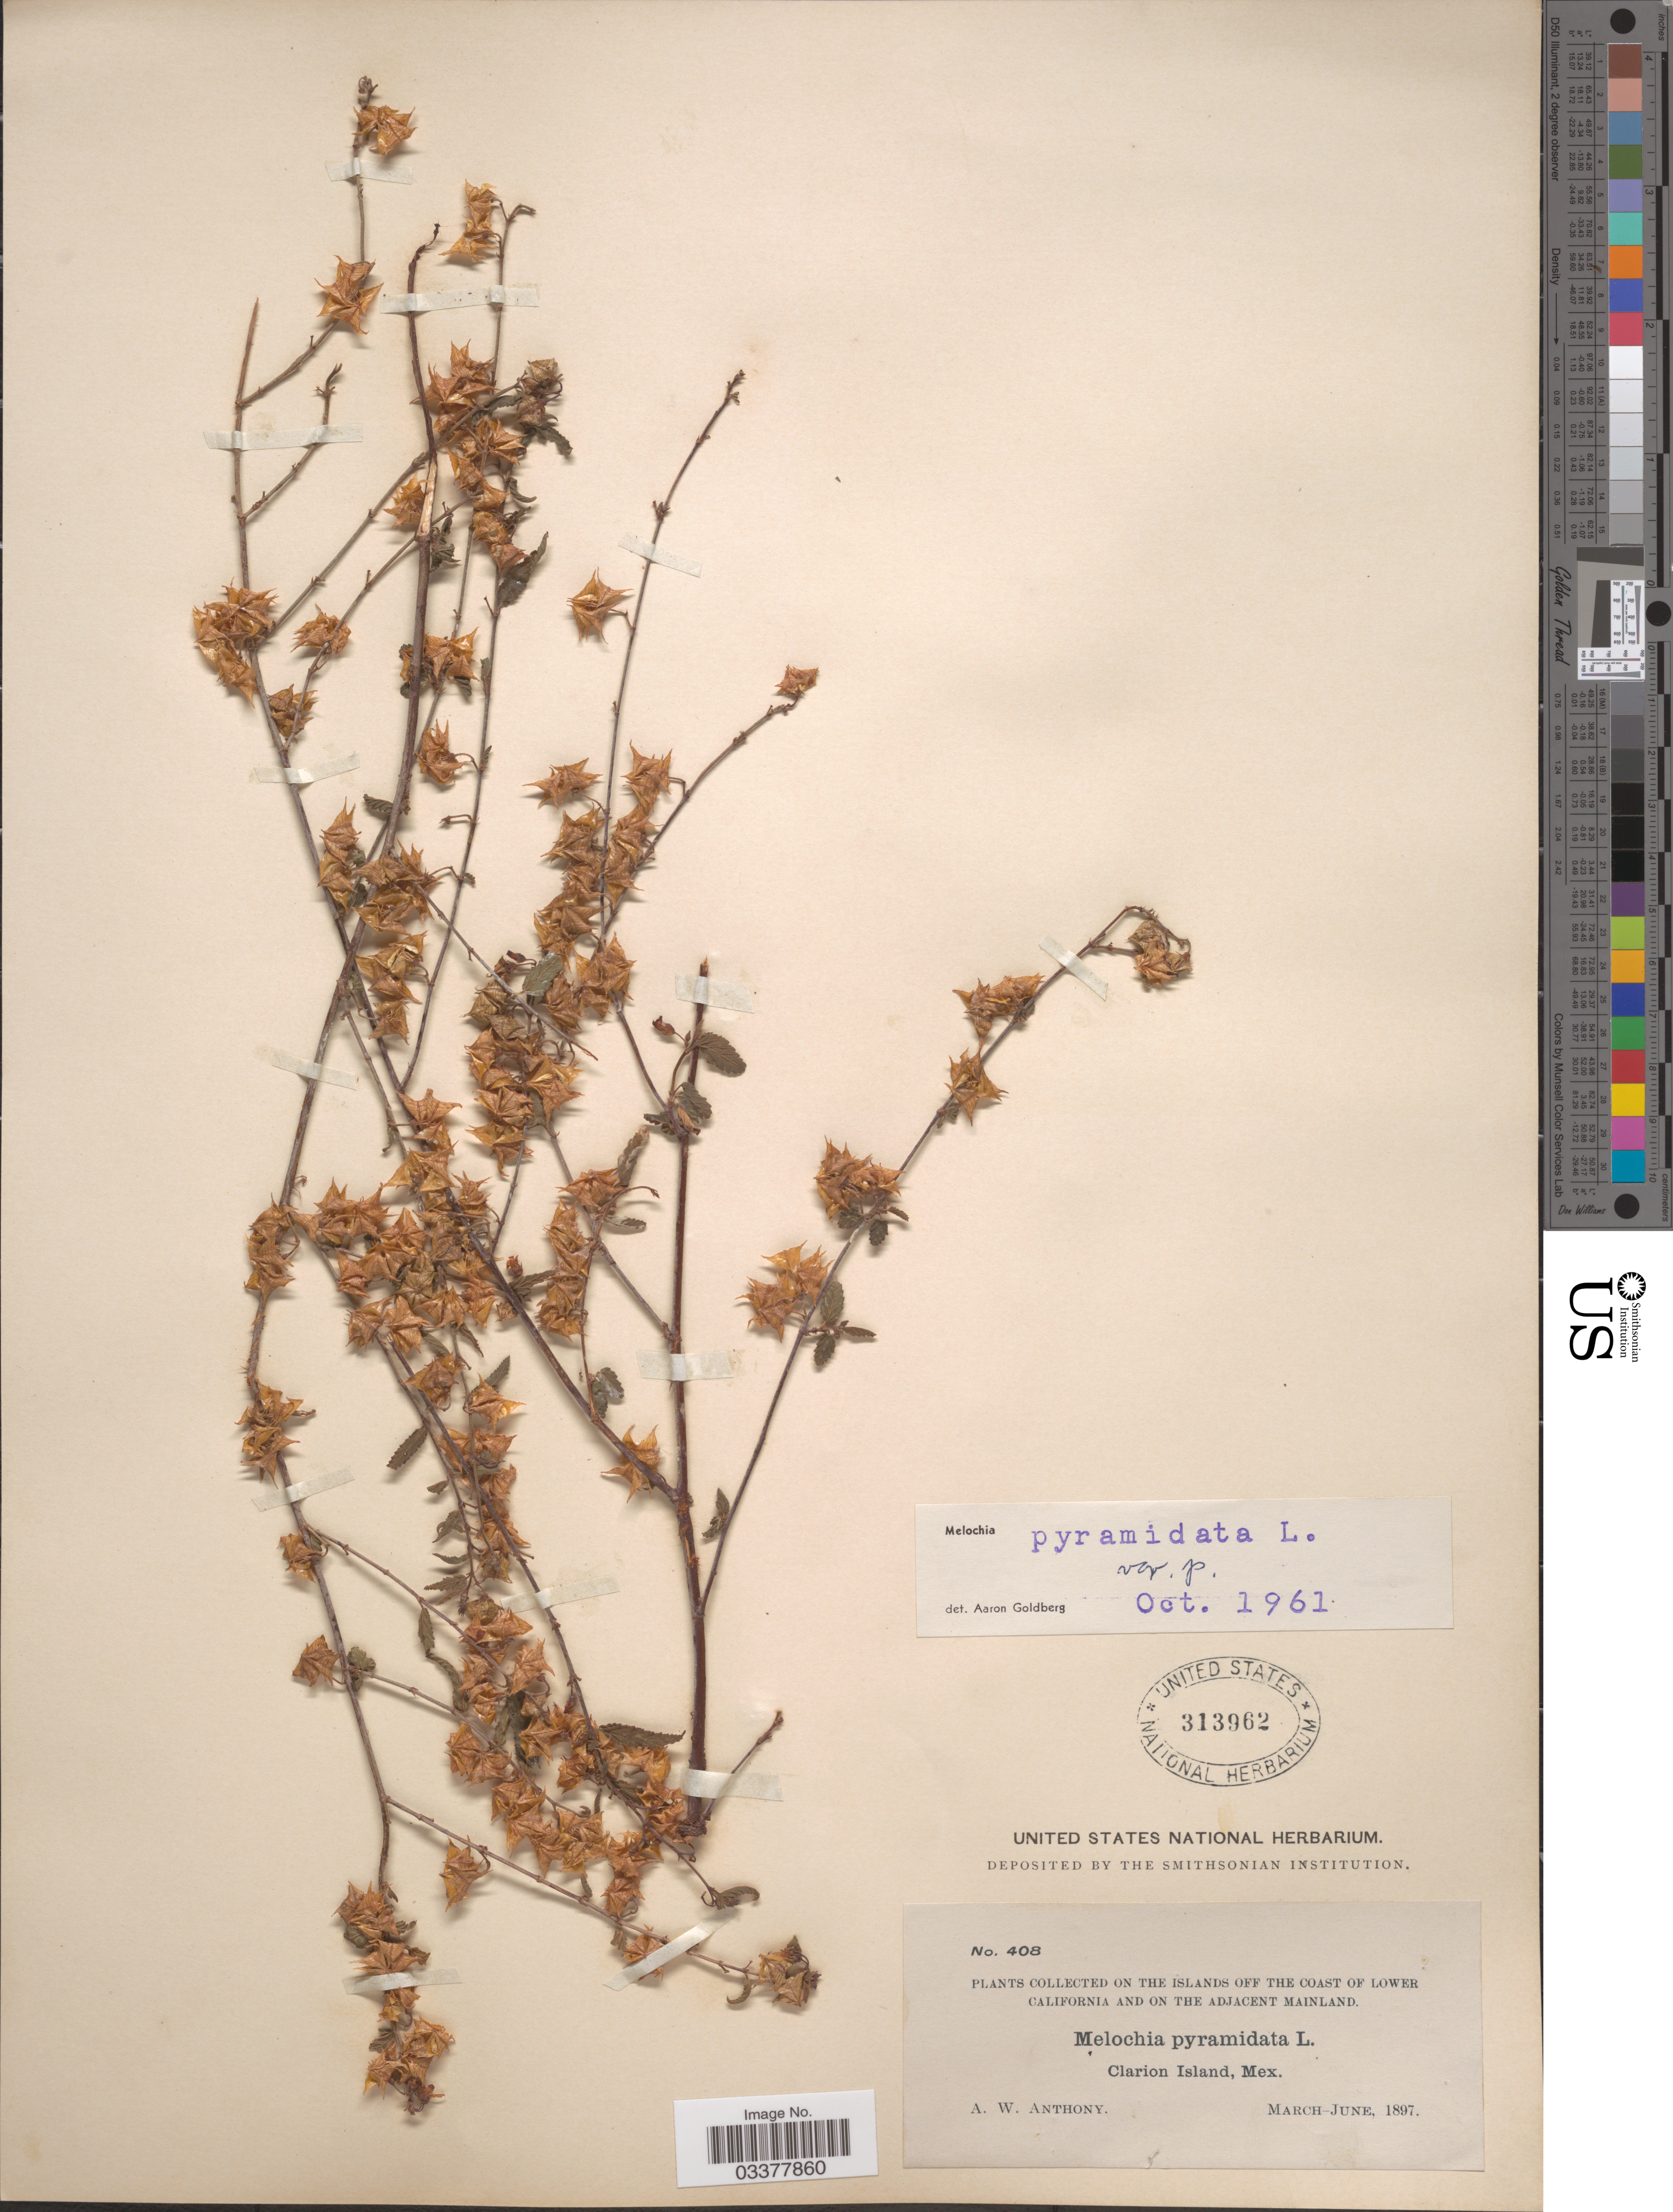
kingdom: Plantae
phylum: Tracheophyta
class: Magnoliopsida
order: Malvales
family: Malvaceae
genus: Melochia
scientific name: Melochia pyramidata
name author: L.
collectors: A. W. Anthony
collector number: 408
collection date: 1897-03/1897-06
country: Mexico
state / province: Colima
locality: On the Islands off the coast of Lower California and on the adjacent Mainland. Clarion Island.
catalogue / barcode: US 313962